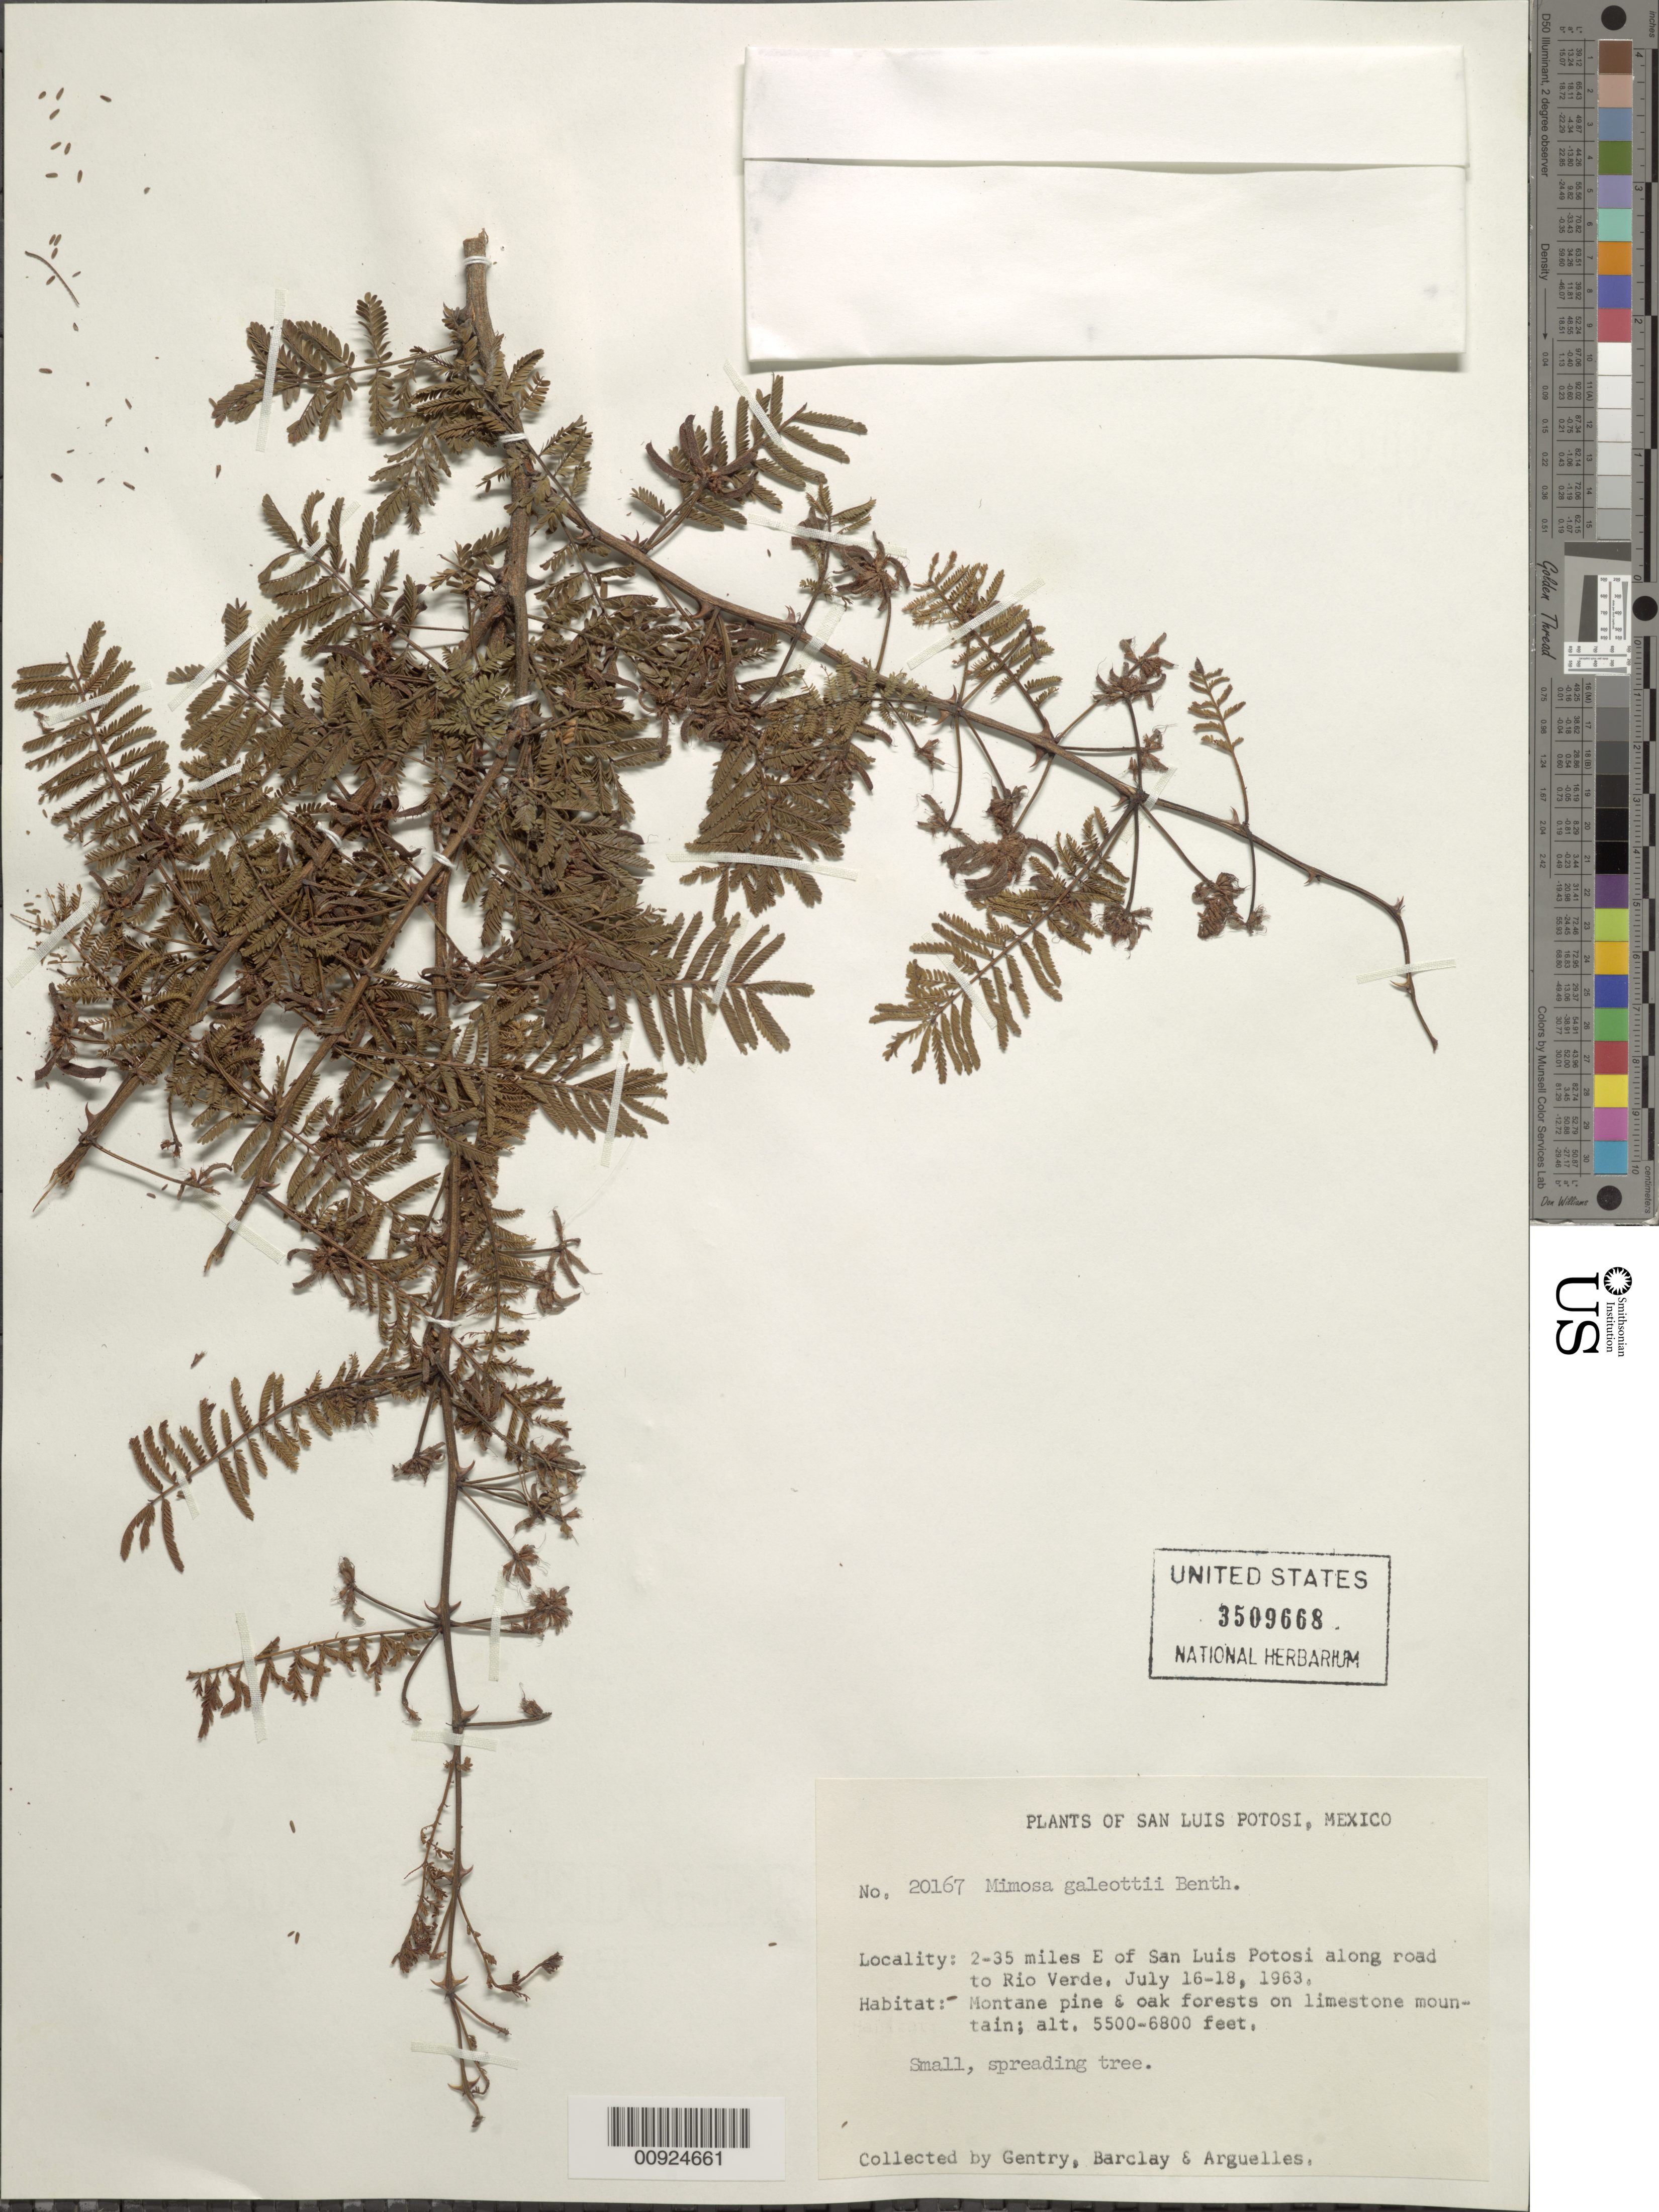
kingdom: Plantae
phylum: Tracheophyta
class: Magnoliopsida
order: Fabales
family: Fabaceae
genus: Mimosa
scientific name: Mimosa galeottii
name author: Benth.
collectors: Gentry, --, -- Barclay & Arguelles, --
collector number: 20167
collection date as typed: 16 Jul 1963 to 18 Jul 1963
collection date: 1963-07-16/1963-07-18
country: Mexico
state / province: San Luis Potosí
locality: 2-35 miles E of San Luis Potosí along road to Río Verde.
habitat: Montane pine & oak forests on limestone mountain.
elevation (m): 1676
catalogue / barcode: US 3509668